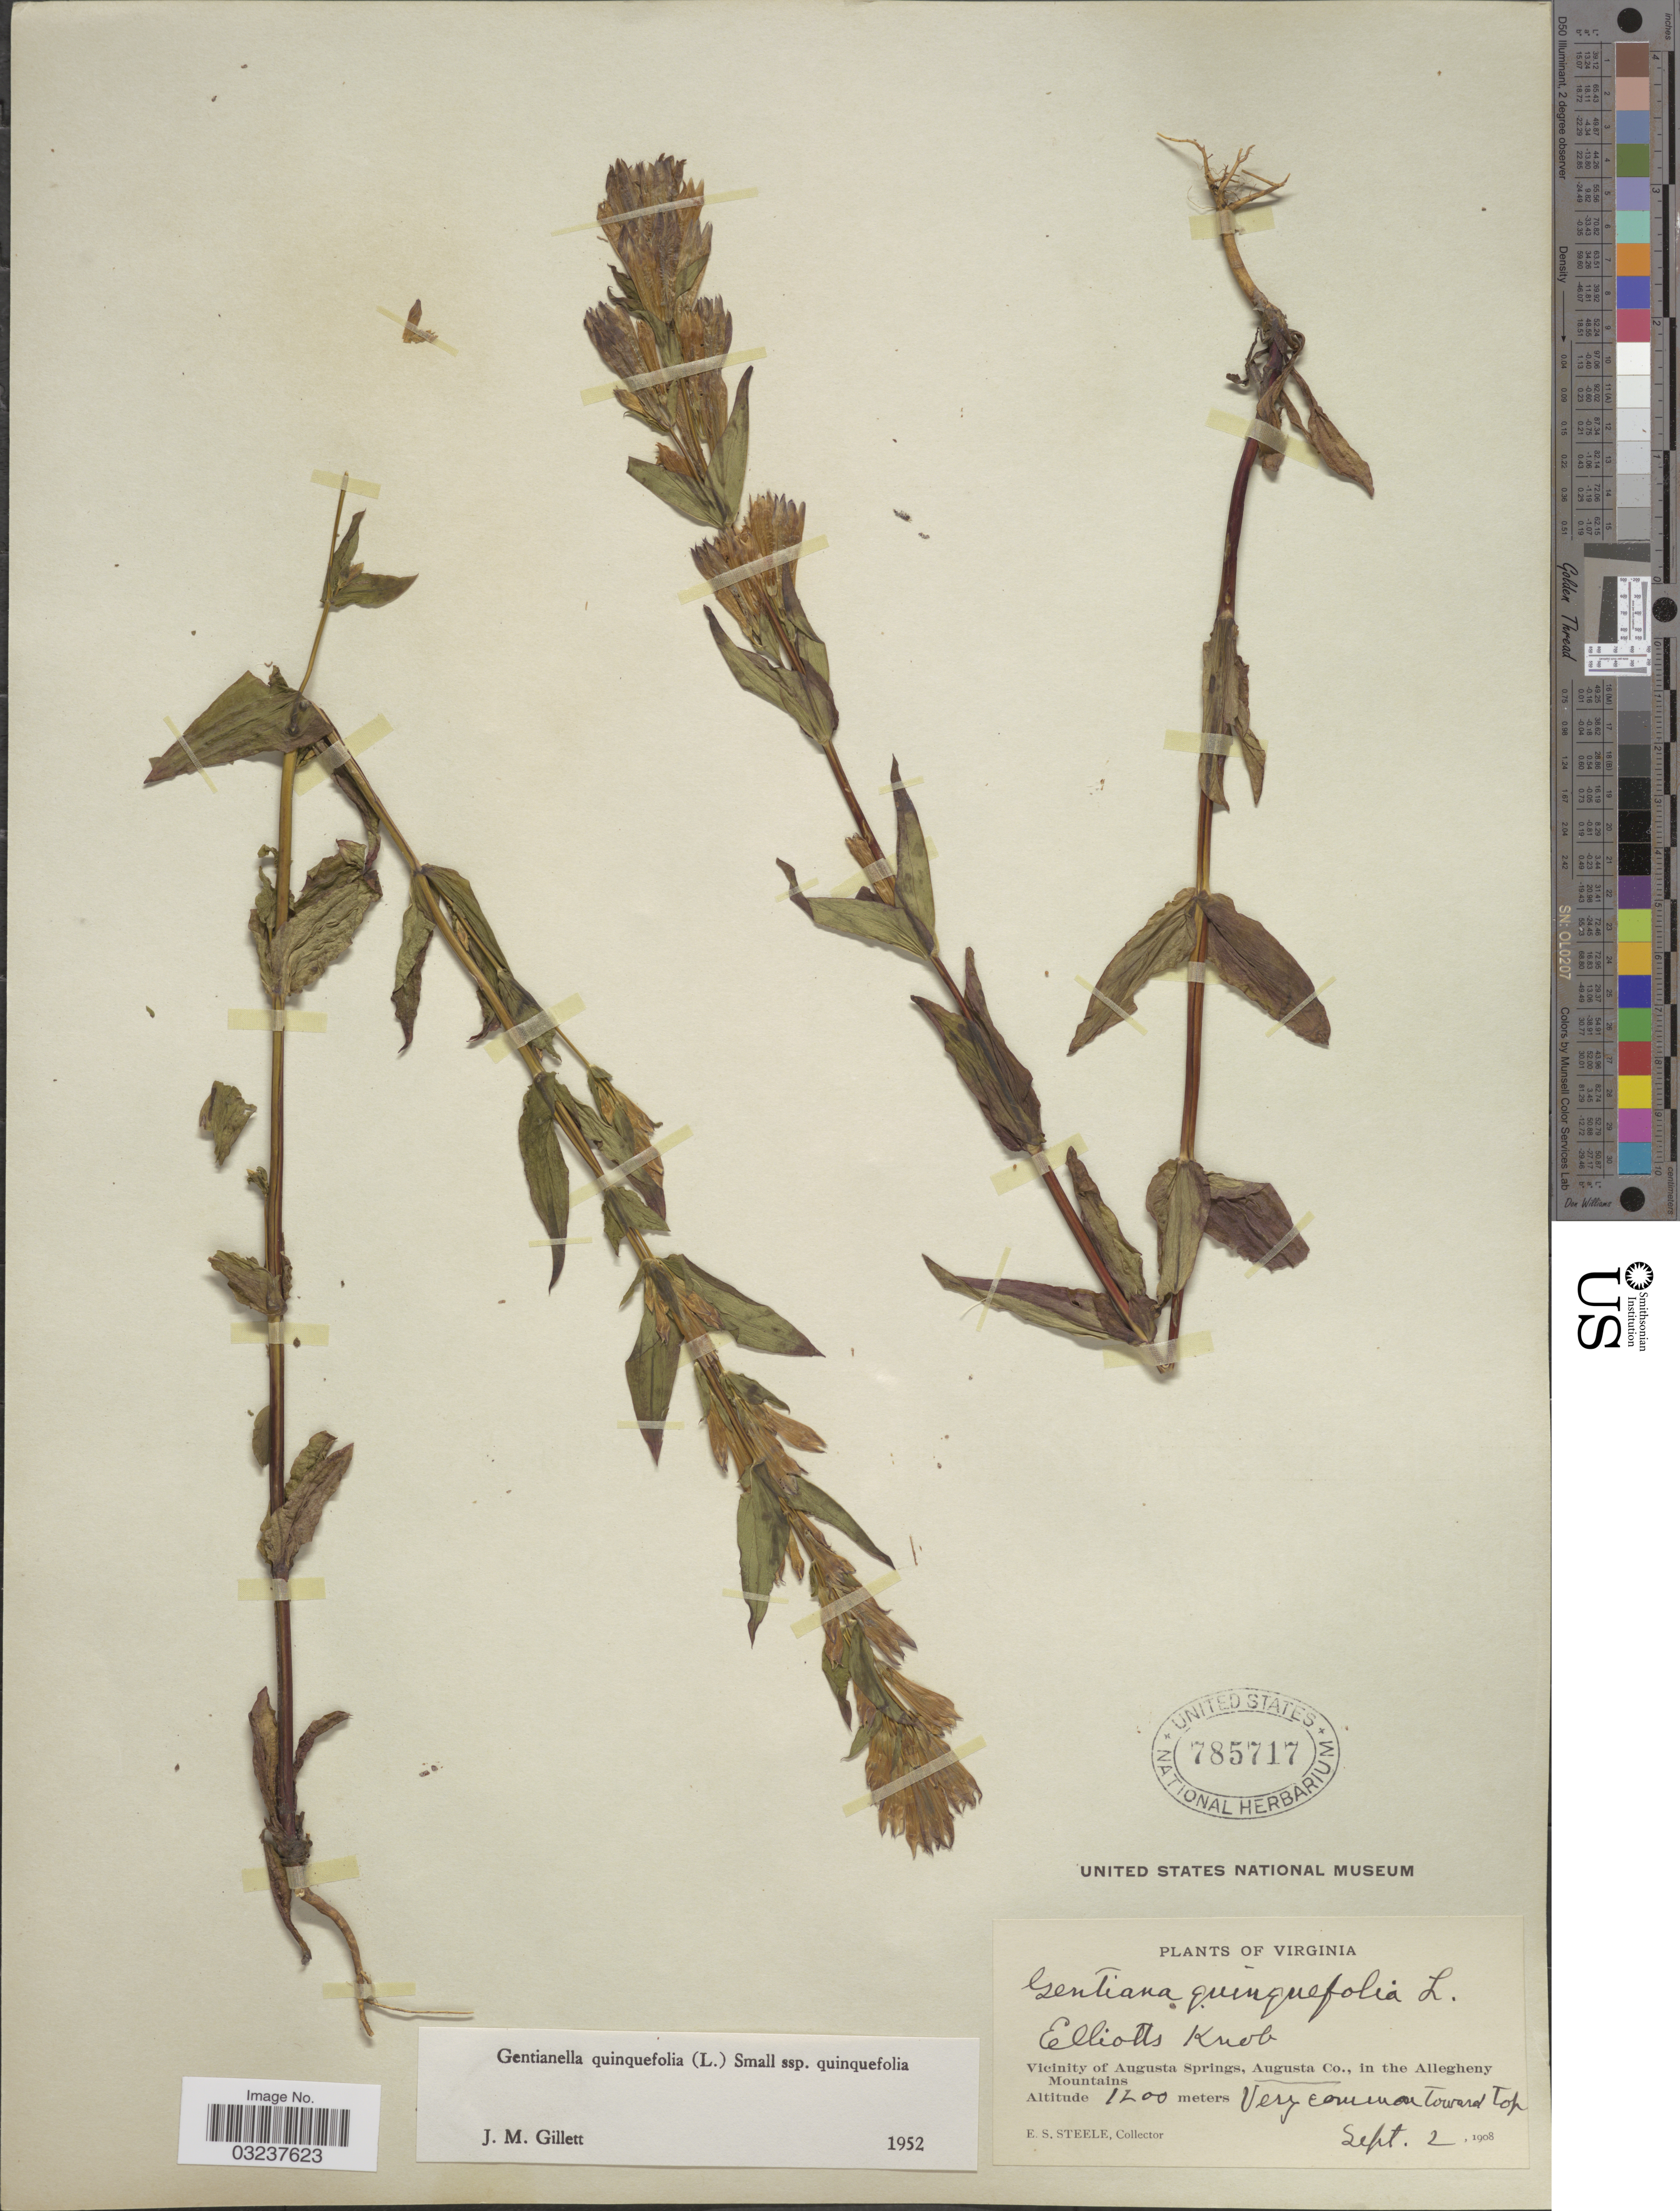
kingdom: Plantae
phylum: Tracheophyta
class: Magnoliopsida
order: Gentianales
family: Gentianaceae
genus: Gentianella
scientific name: Gentianella quinquefolia subsp. quinquefolia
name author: (L.) Small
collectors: E. Steele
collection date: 1908-09-02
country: United States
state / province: Virginia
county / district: Augusta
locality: Elliotts Knob, Vicinity of Augusta Springs, Augusta Co., in the Allegheny Mountains.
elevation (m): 1200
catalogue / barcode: US 785717